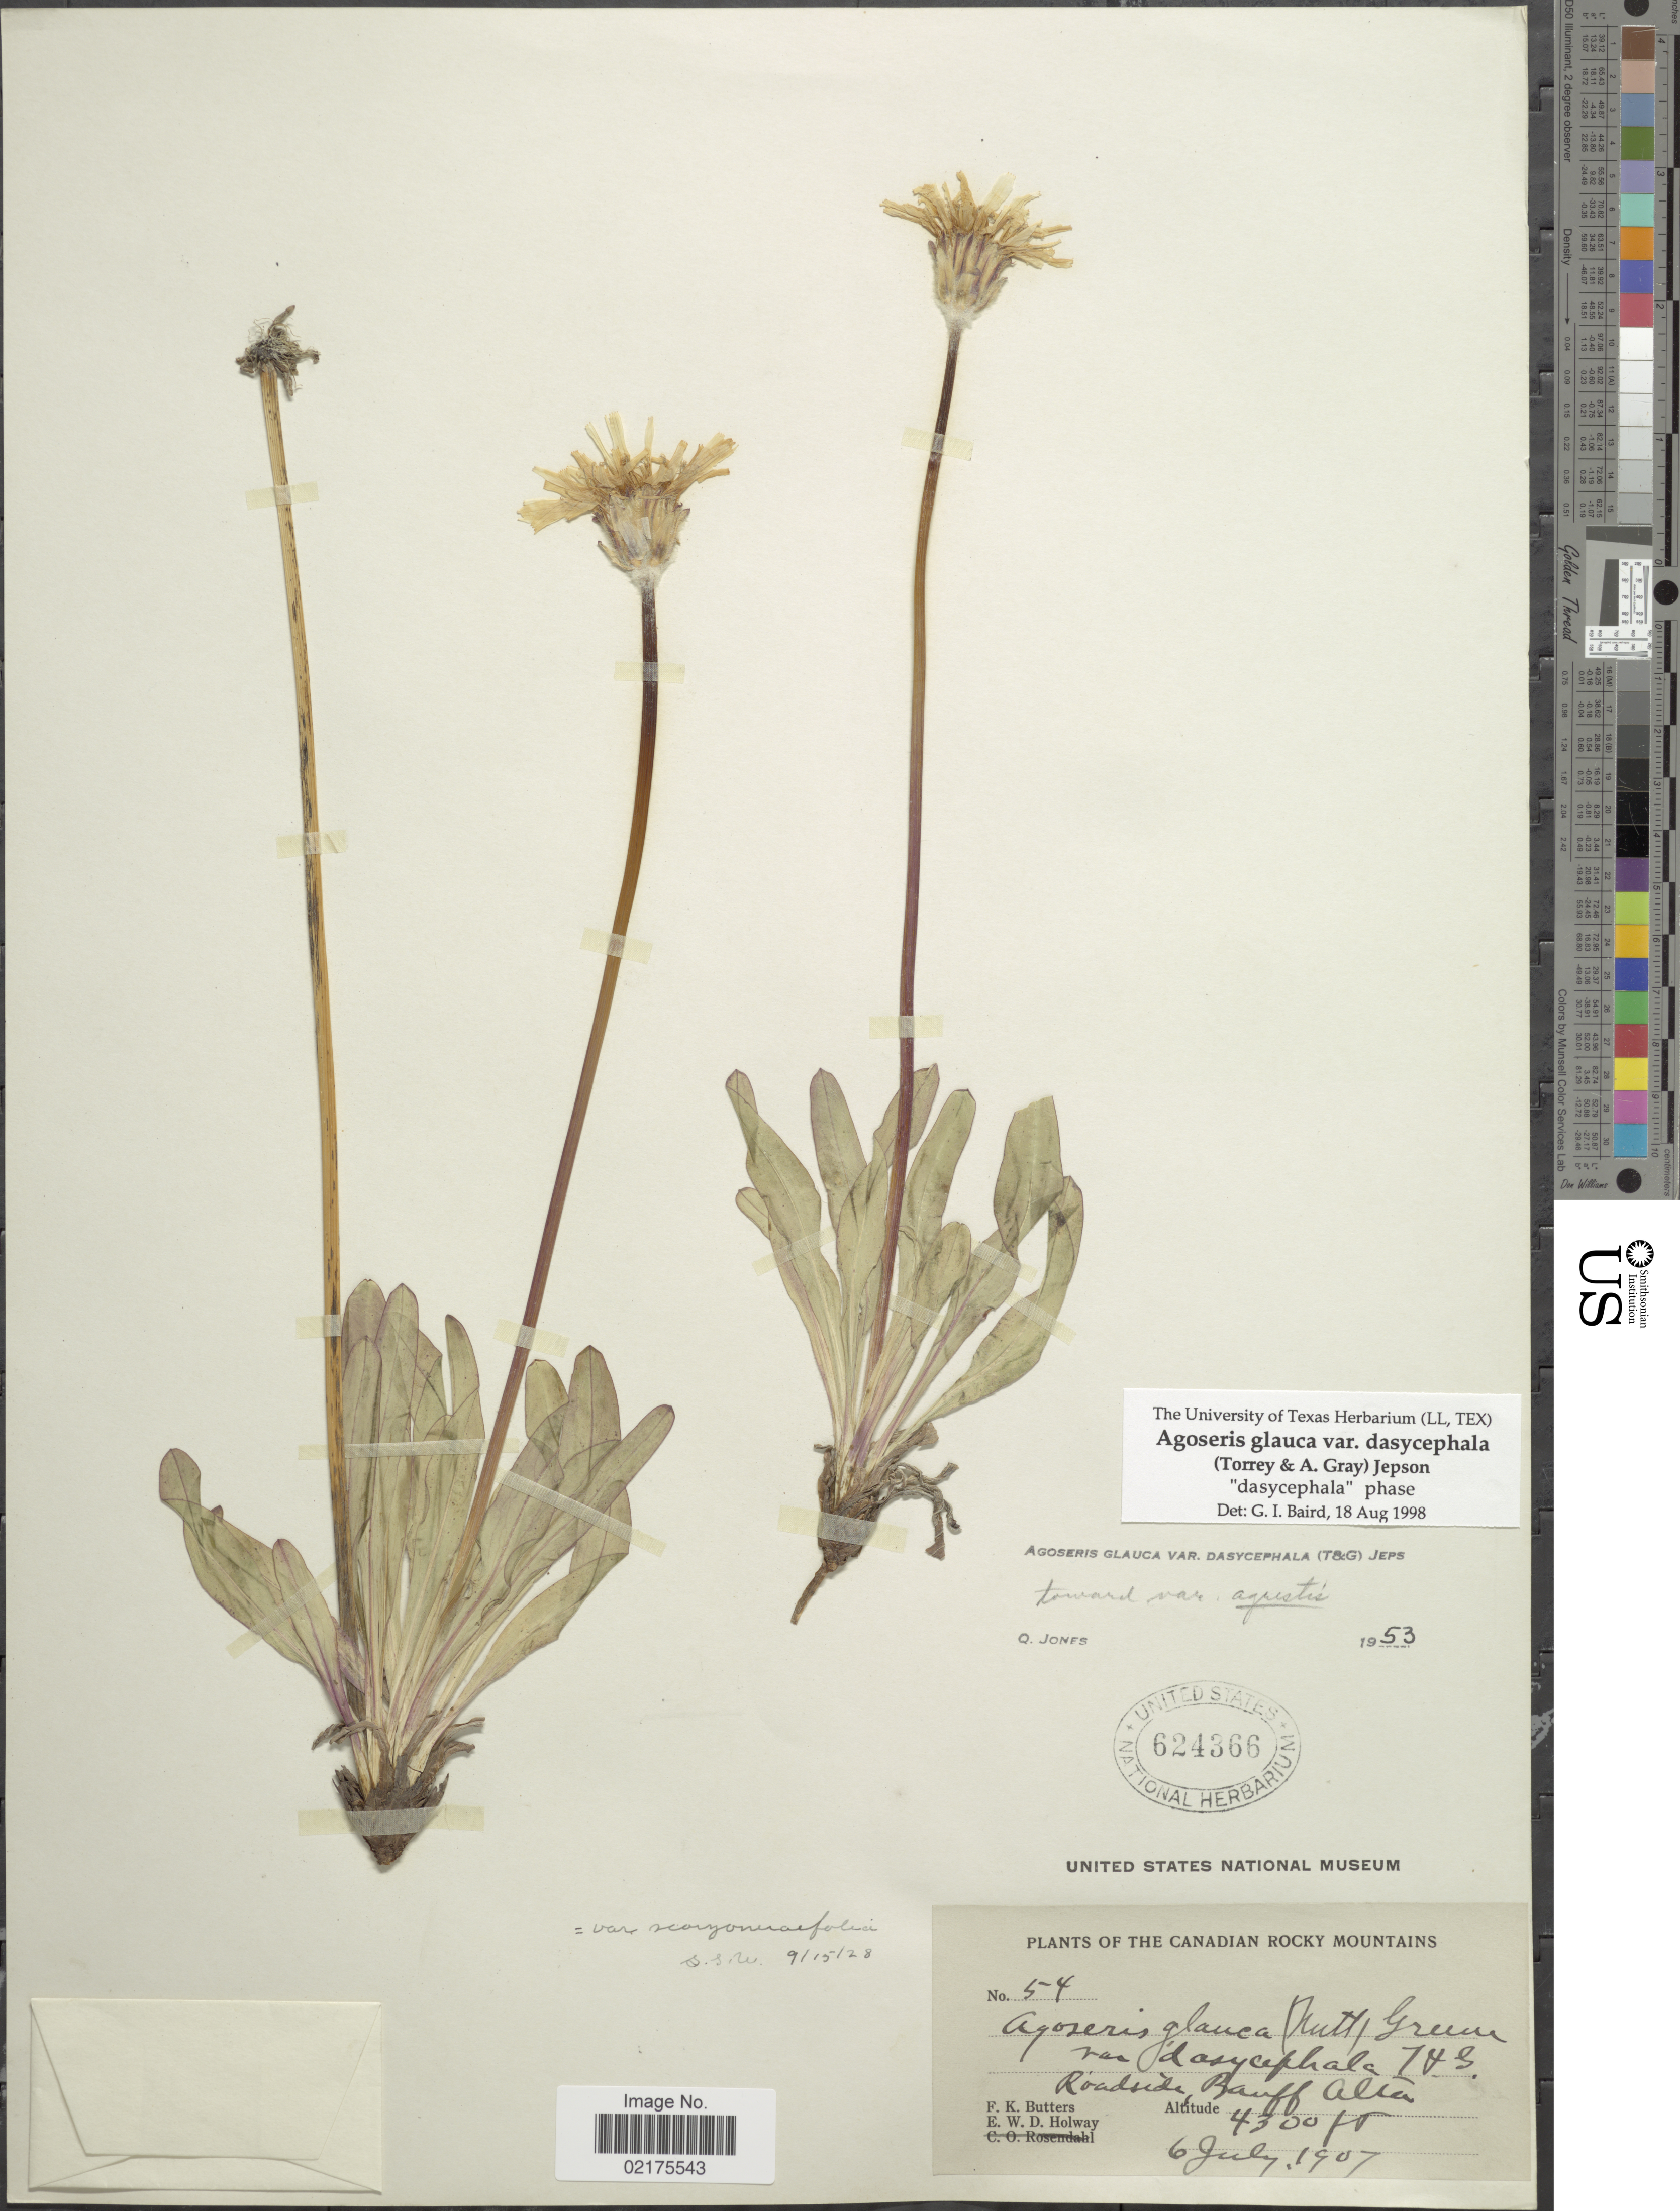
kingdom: Plantae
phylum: Tracheophyta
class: Magnoliopsida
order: Asterales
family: Asteraceae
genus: Agoseris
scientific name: Agoseris glauca var. dasycephala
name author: (Torr. & A. Gray) Jeps.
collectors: F. K. Butters & E. W. D. Holway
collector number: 54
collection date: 1907-07-06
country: Canada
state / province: Alberta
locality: Canadian Rocky Mountains, Roadside Banff Alta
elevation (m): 1311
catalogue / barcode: US 624366